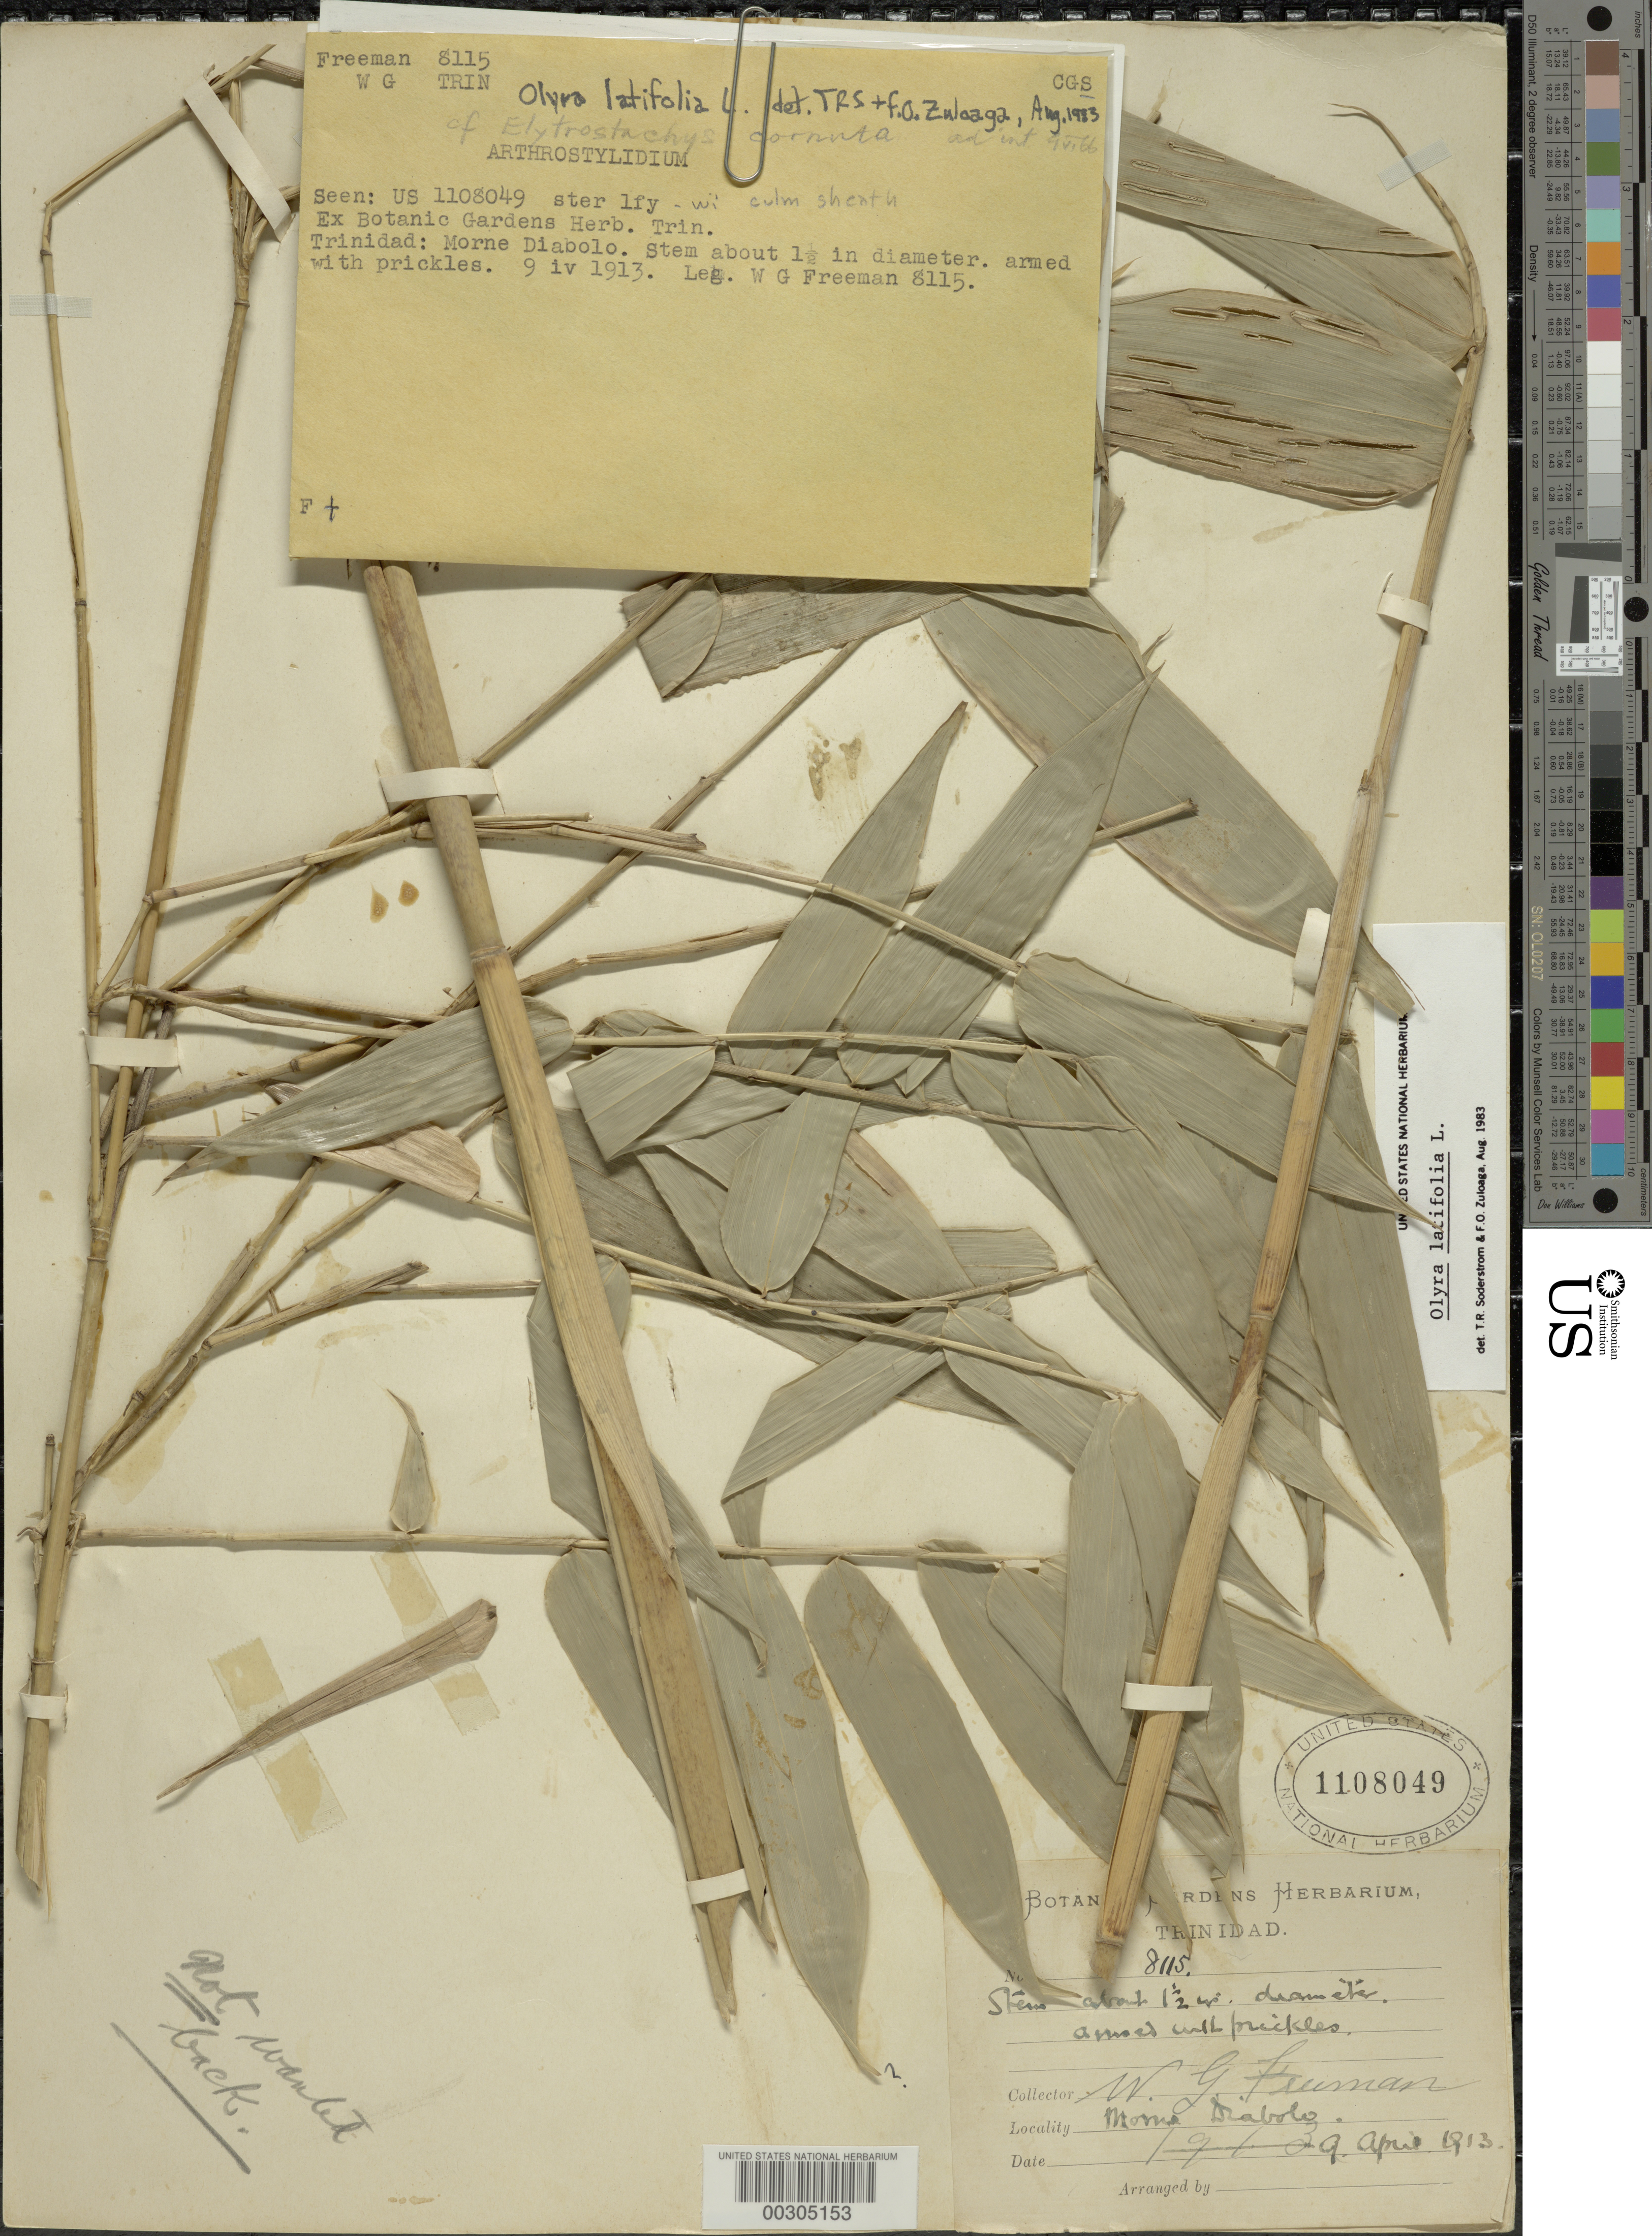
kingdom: Plantae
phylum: Tracheophyta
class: Liliopsida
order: Poales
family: Poaceae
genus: Olyra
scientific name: Olyra latifolia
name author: L.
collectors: W. Freeman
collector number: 8115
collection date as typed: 09 Apr 1913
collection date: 1913-04-09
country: Trinidad and Tobago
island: Trinidad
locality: Morne diabolo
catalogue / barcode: US 1108049